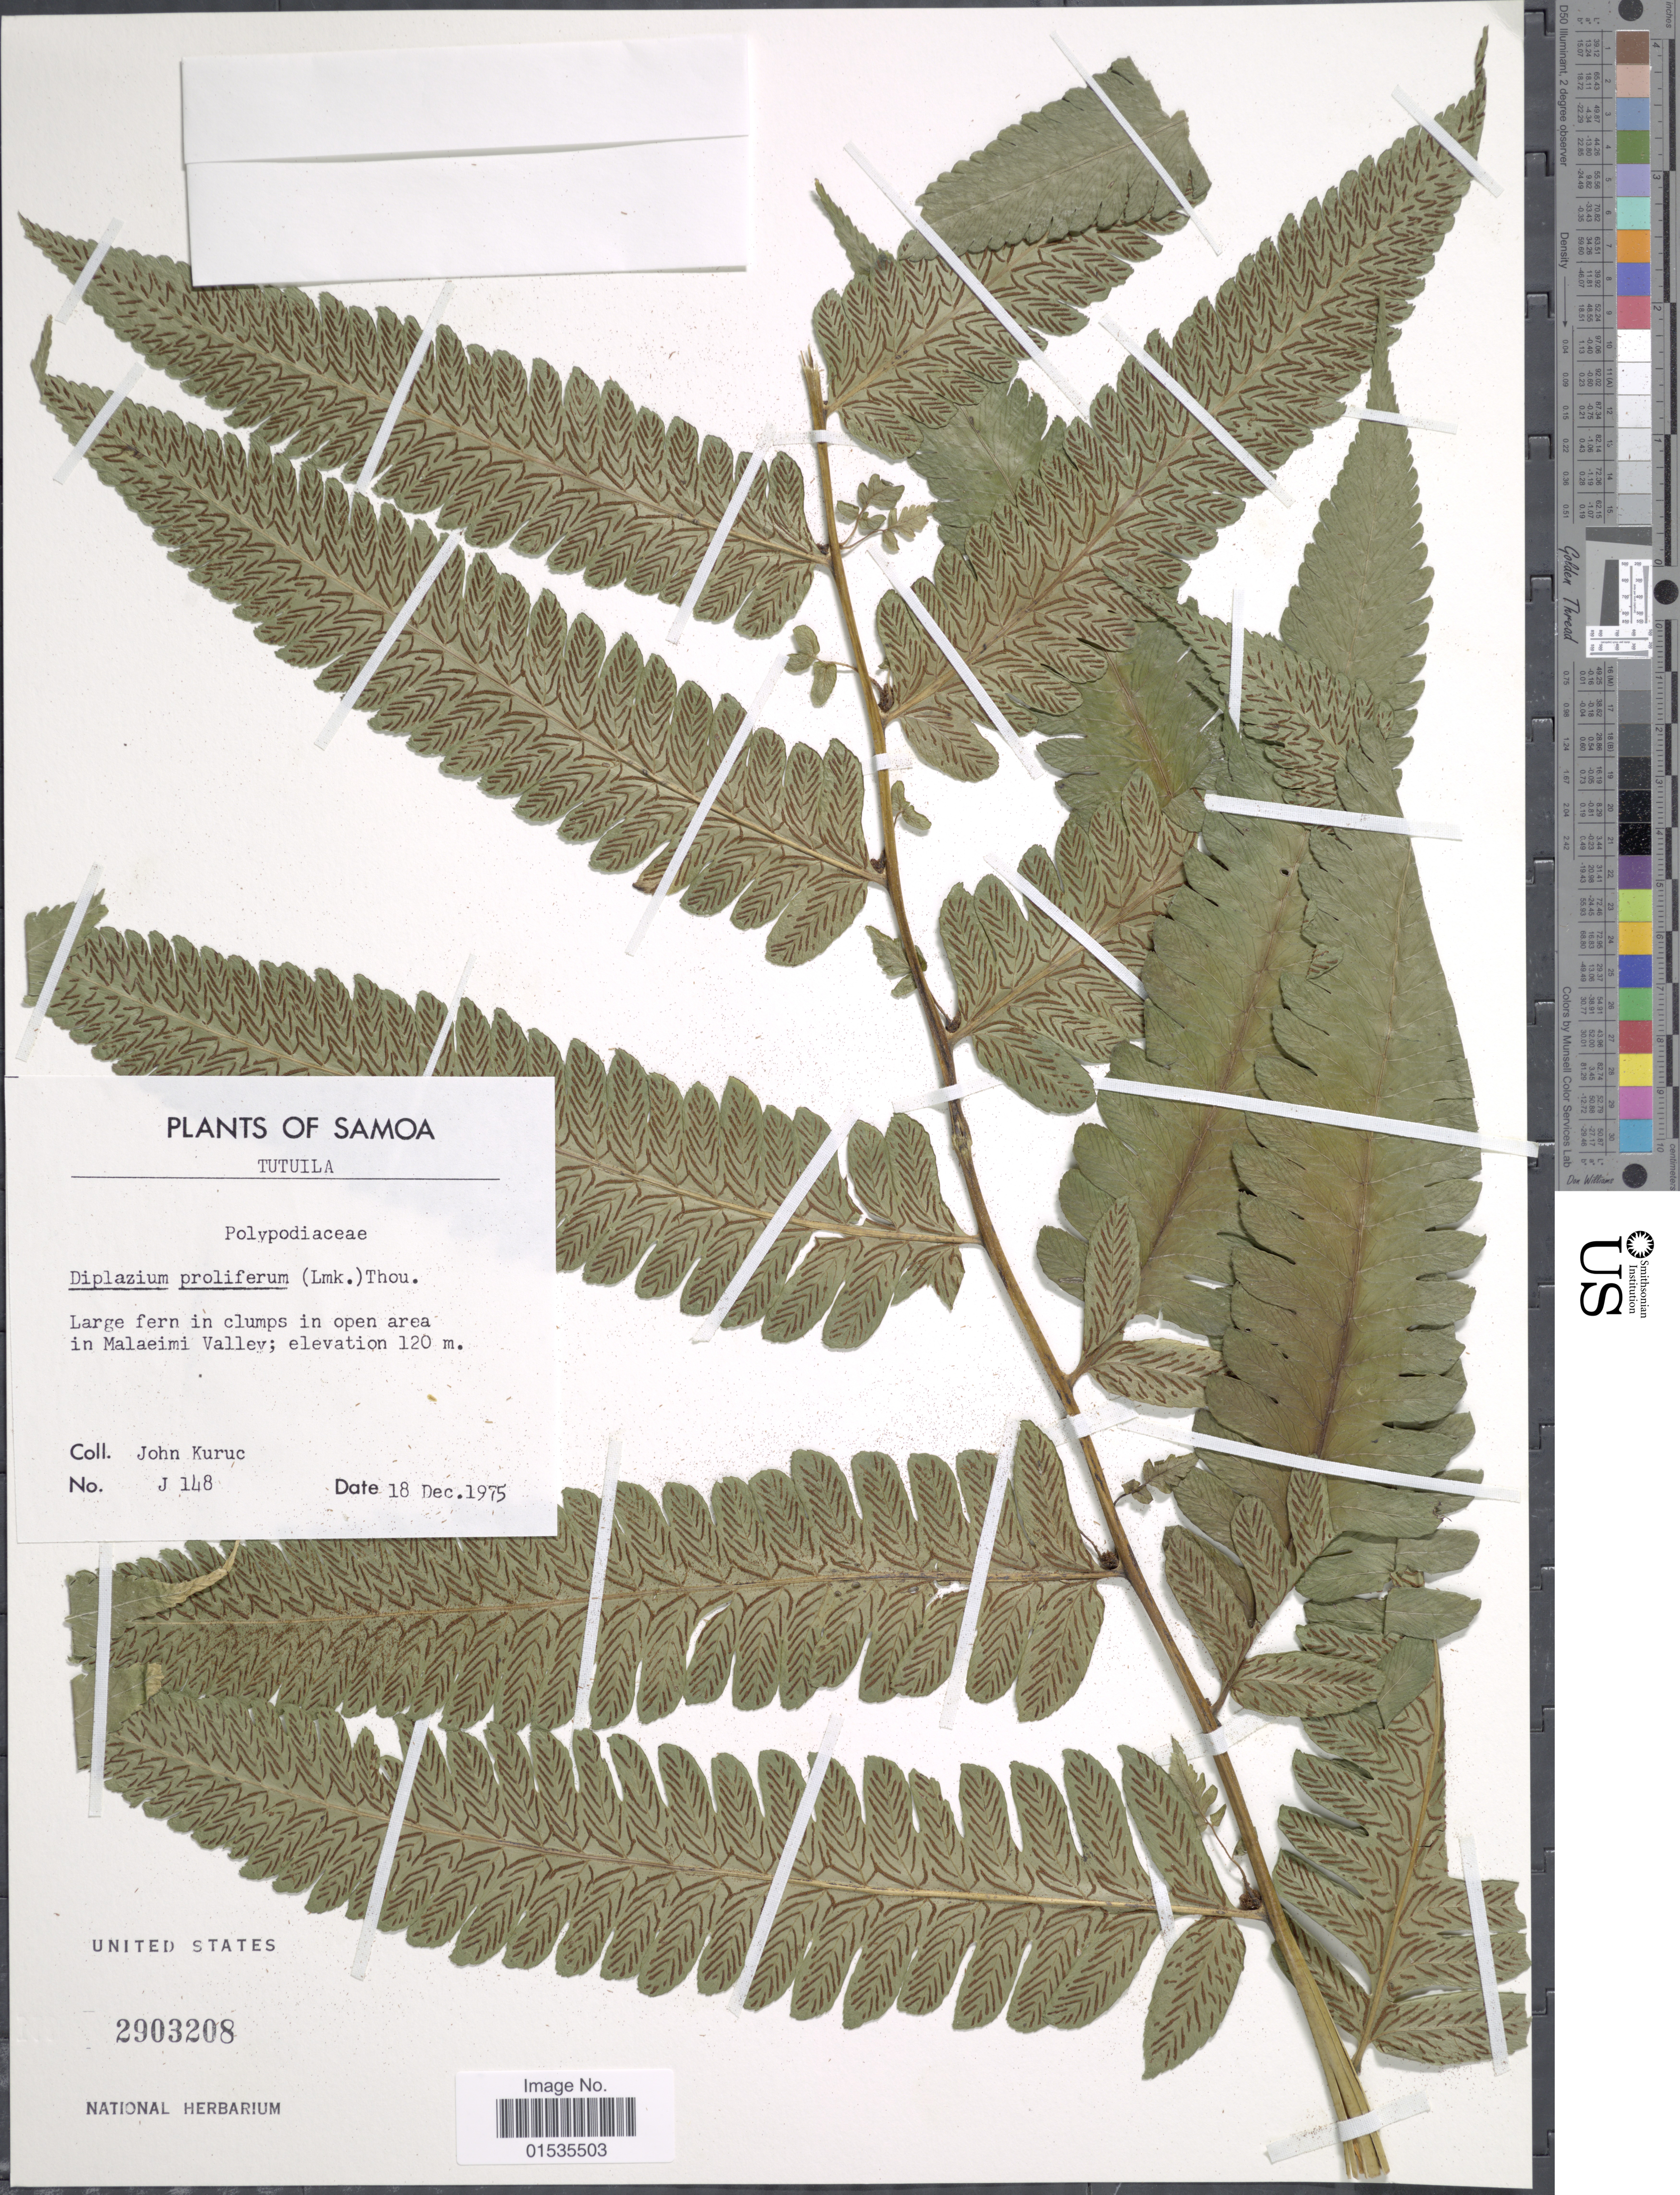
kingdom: Plantae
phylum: Tracheophyta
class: Polypodiopsida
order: Polypodiales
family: Athyriaceae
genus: Diplazium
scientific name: Diplazium proliferum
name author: (Lam.) Thouars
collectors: J. Kuruc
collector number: J 148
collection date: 1975-12-18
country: American Samoa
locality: Tutuila, in Malaeimi Valley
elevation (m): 120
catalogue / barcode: US 2903208